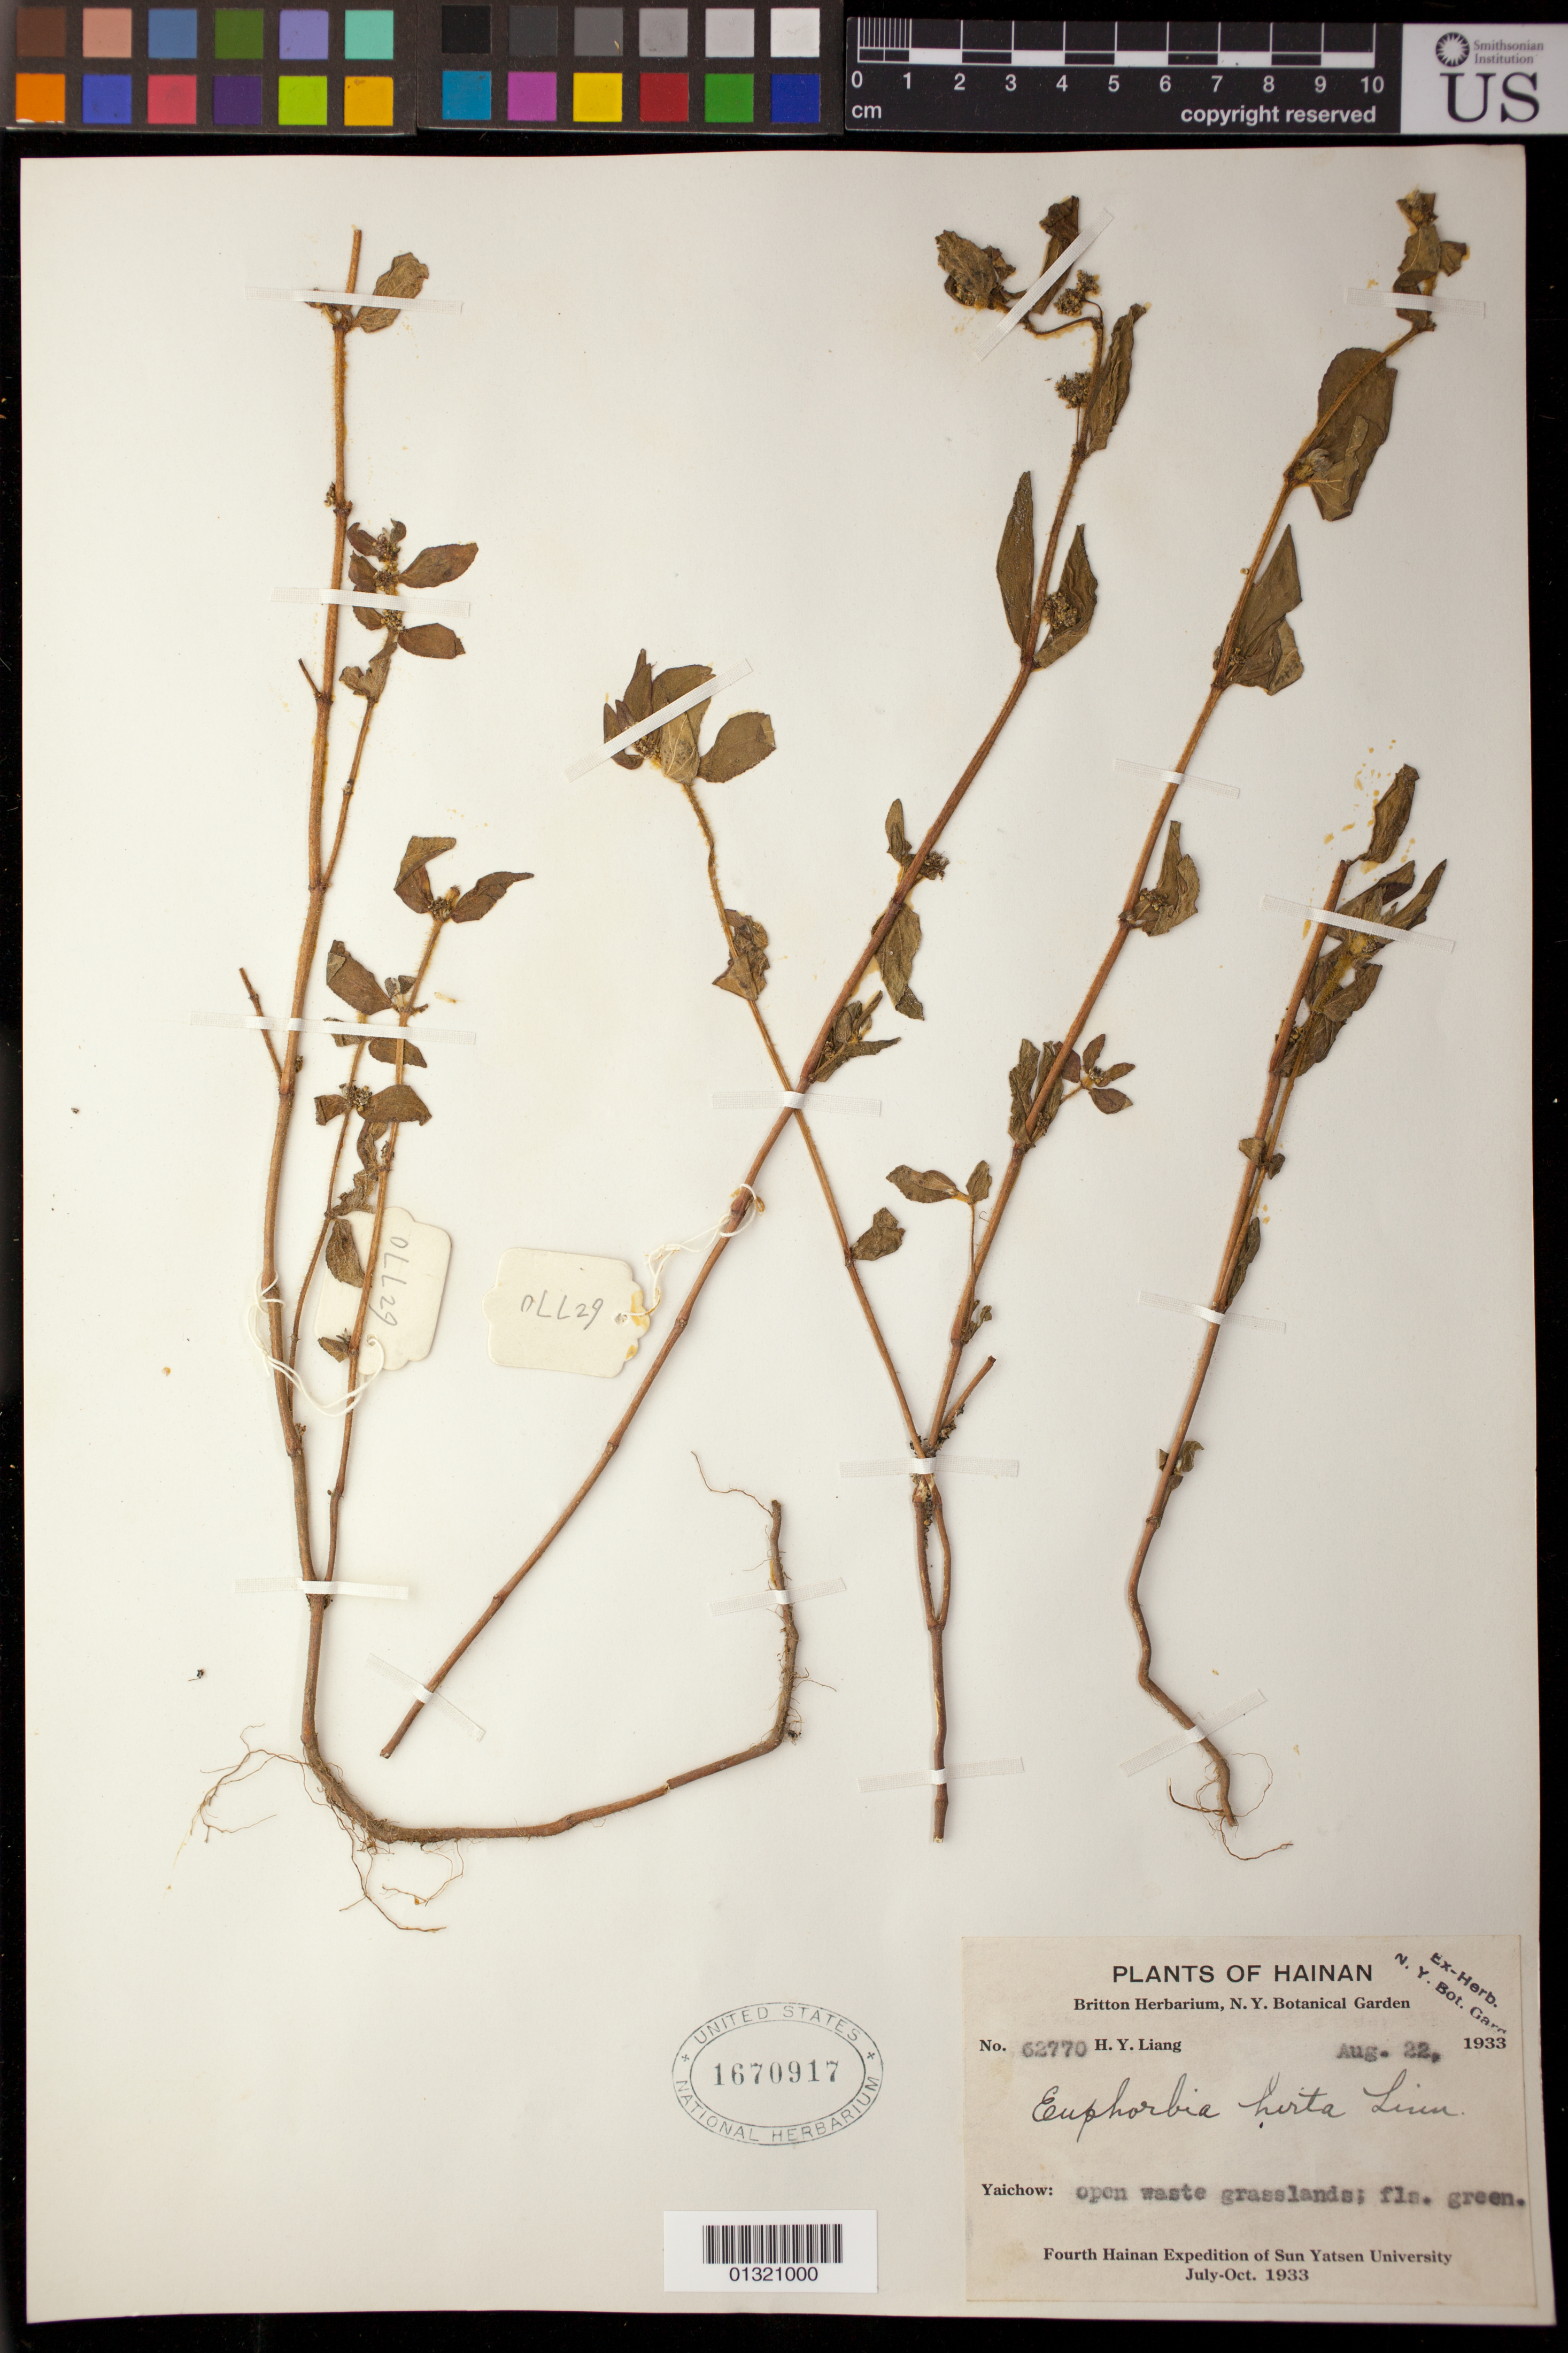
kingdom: Plantae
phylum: Tracheophyta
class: Magnoliopsida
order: Malpighiales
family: Euphorbiaceae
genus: Euphorbia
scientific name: Euphorbia hirta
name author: L.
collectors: H. Y. Liang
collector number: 62770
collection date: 1933-08-22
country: China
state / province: Hainan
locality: Yaichow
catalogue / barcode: US 1670917